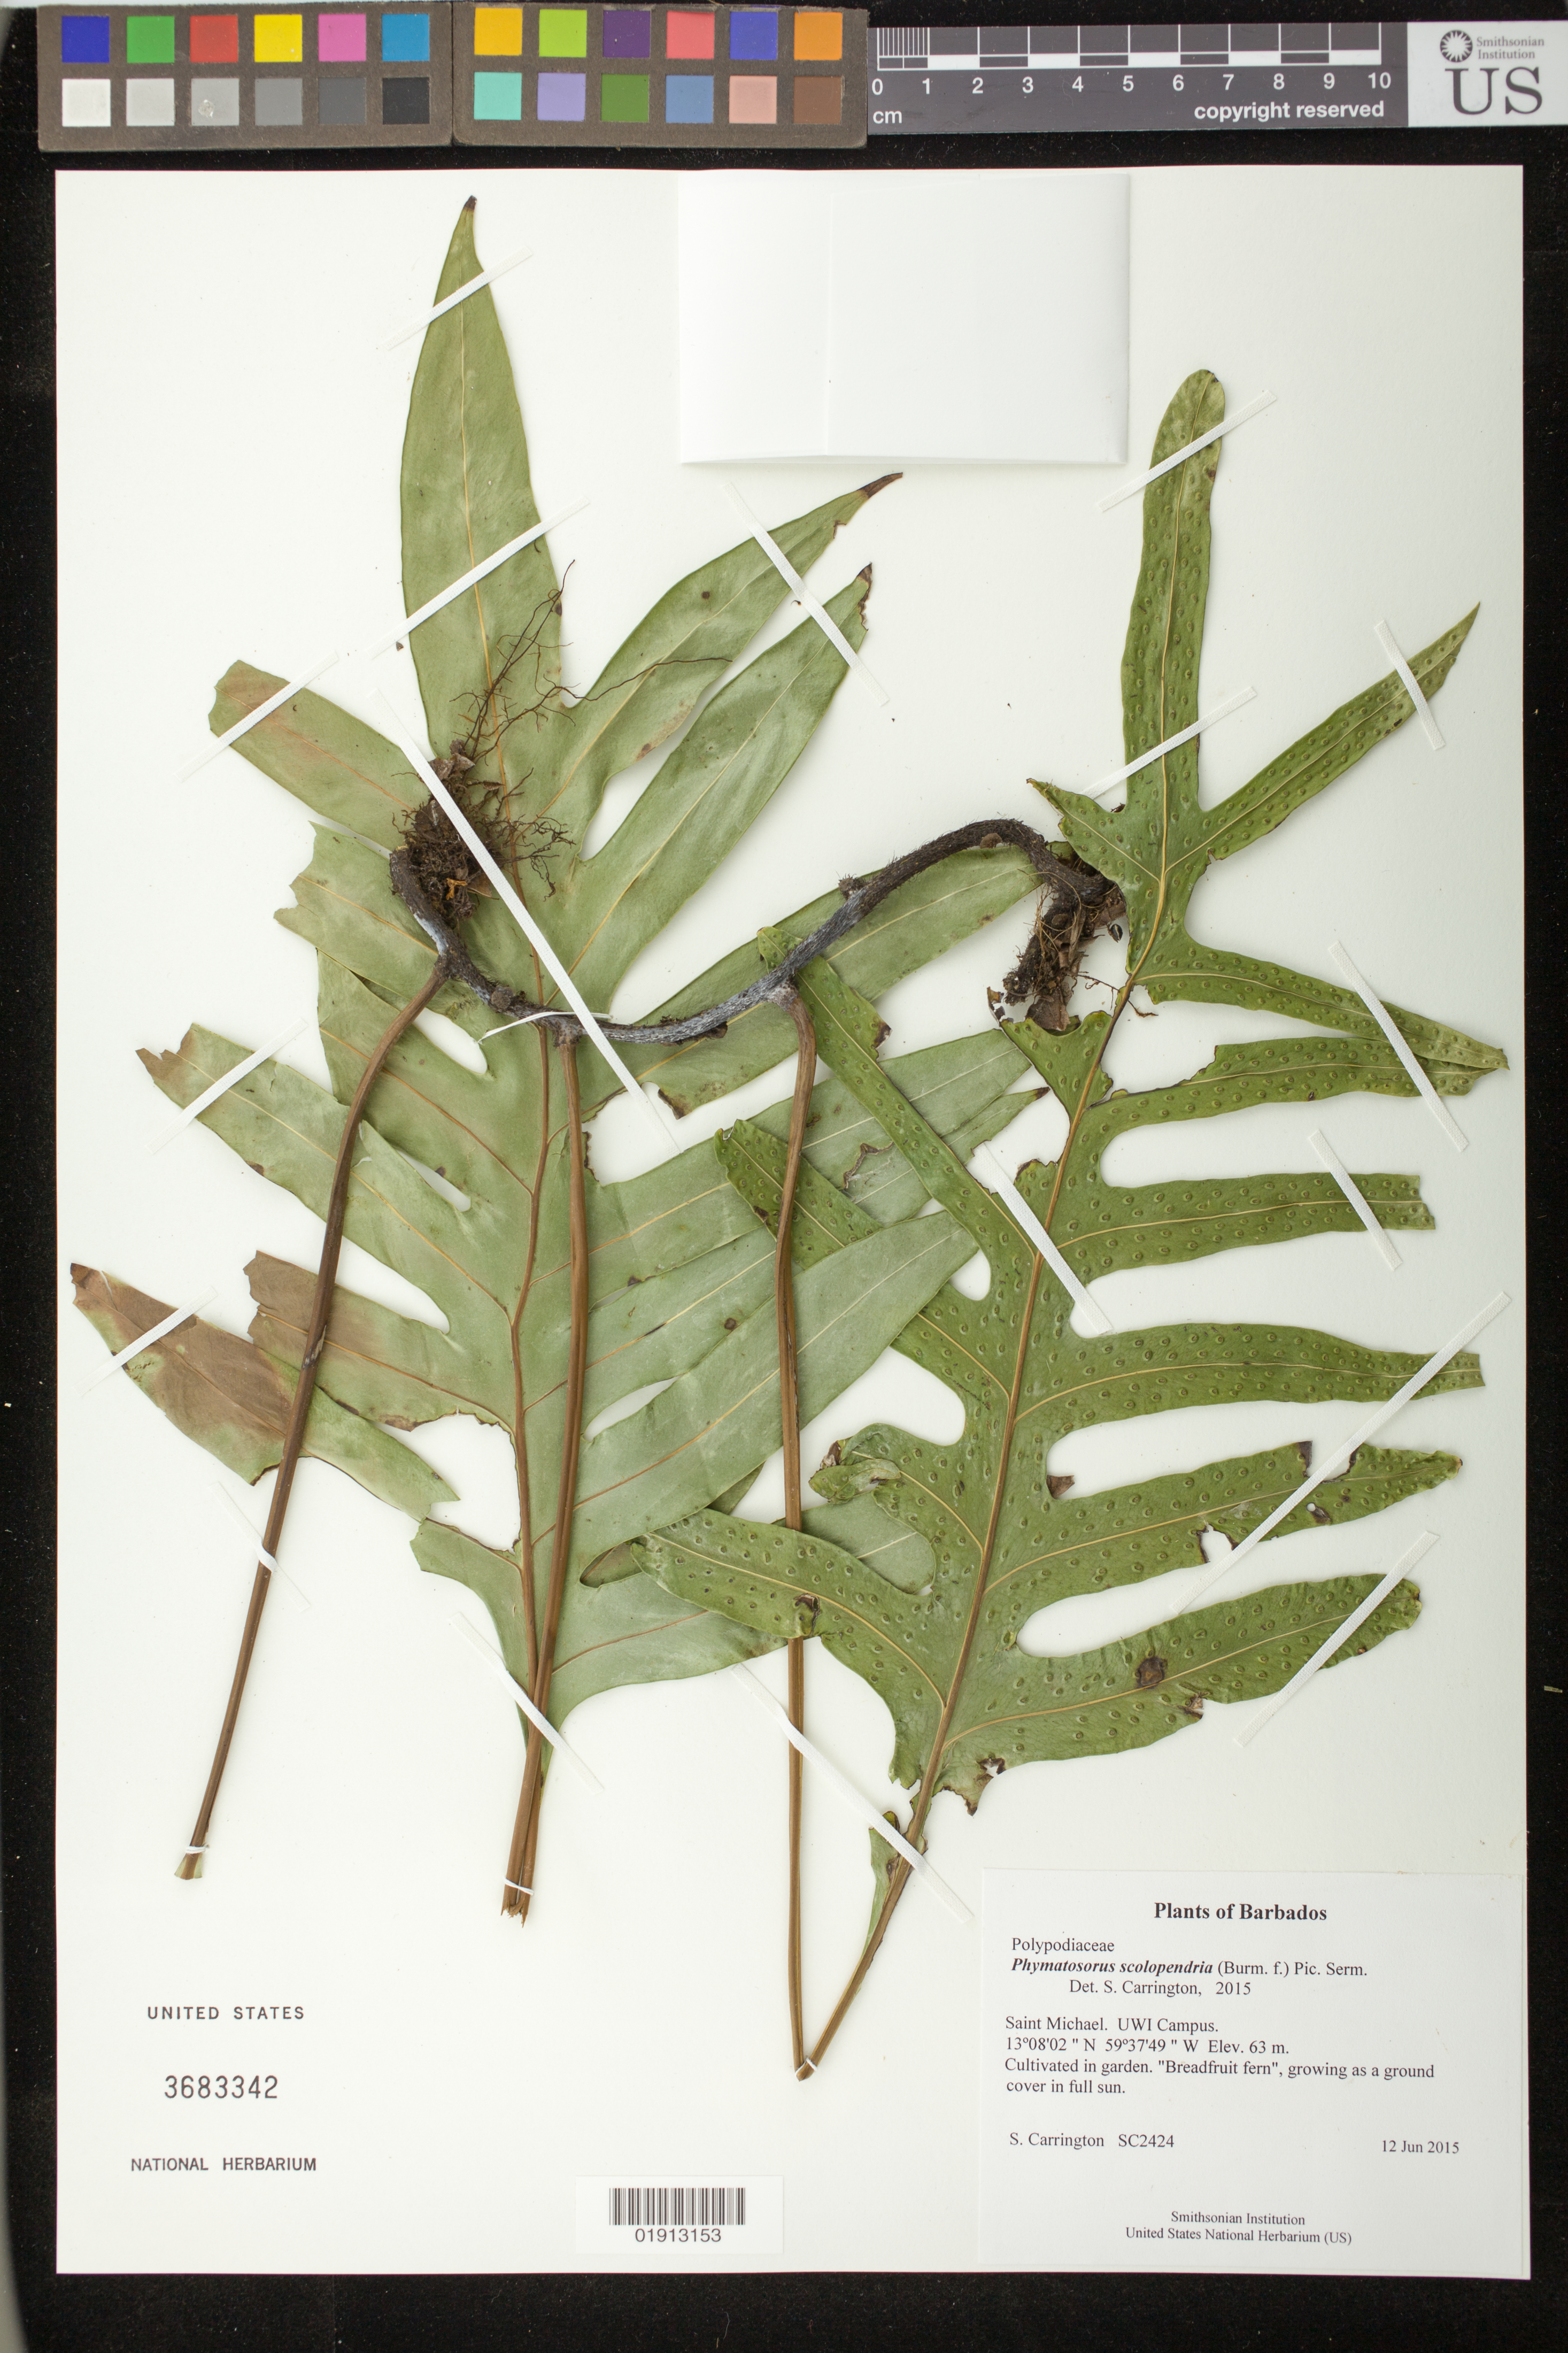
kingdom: Plantae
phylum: Tracheophyta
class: Polypodiopsida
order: Polypodiales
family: Polypodiaceae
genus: Microsorum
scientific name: Microsorum scolopendria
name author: (Burm. f.) Copel.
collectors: C. M. S. Carrington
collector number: SC2424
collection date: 2015-06-12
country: Barbados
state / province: Saint Michael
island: Barbados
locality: UWI Campus, St Michael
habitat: Garden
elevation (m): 63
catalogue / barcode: US 3683342